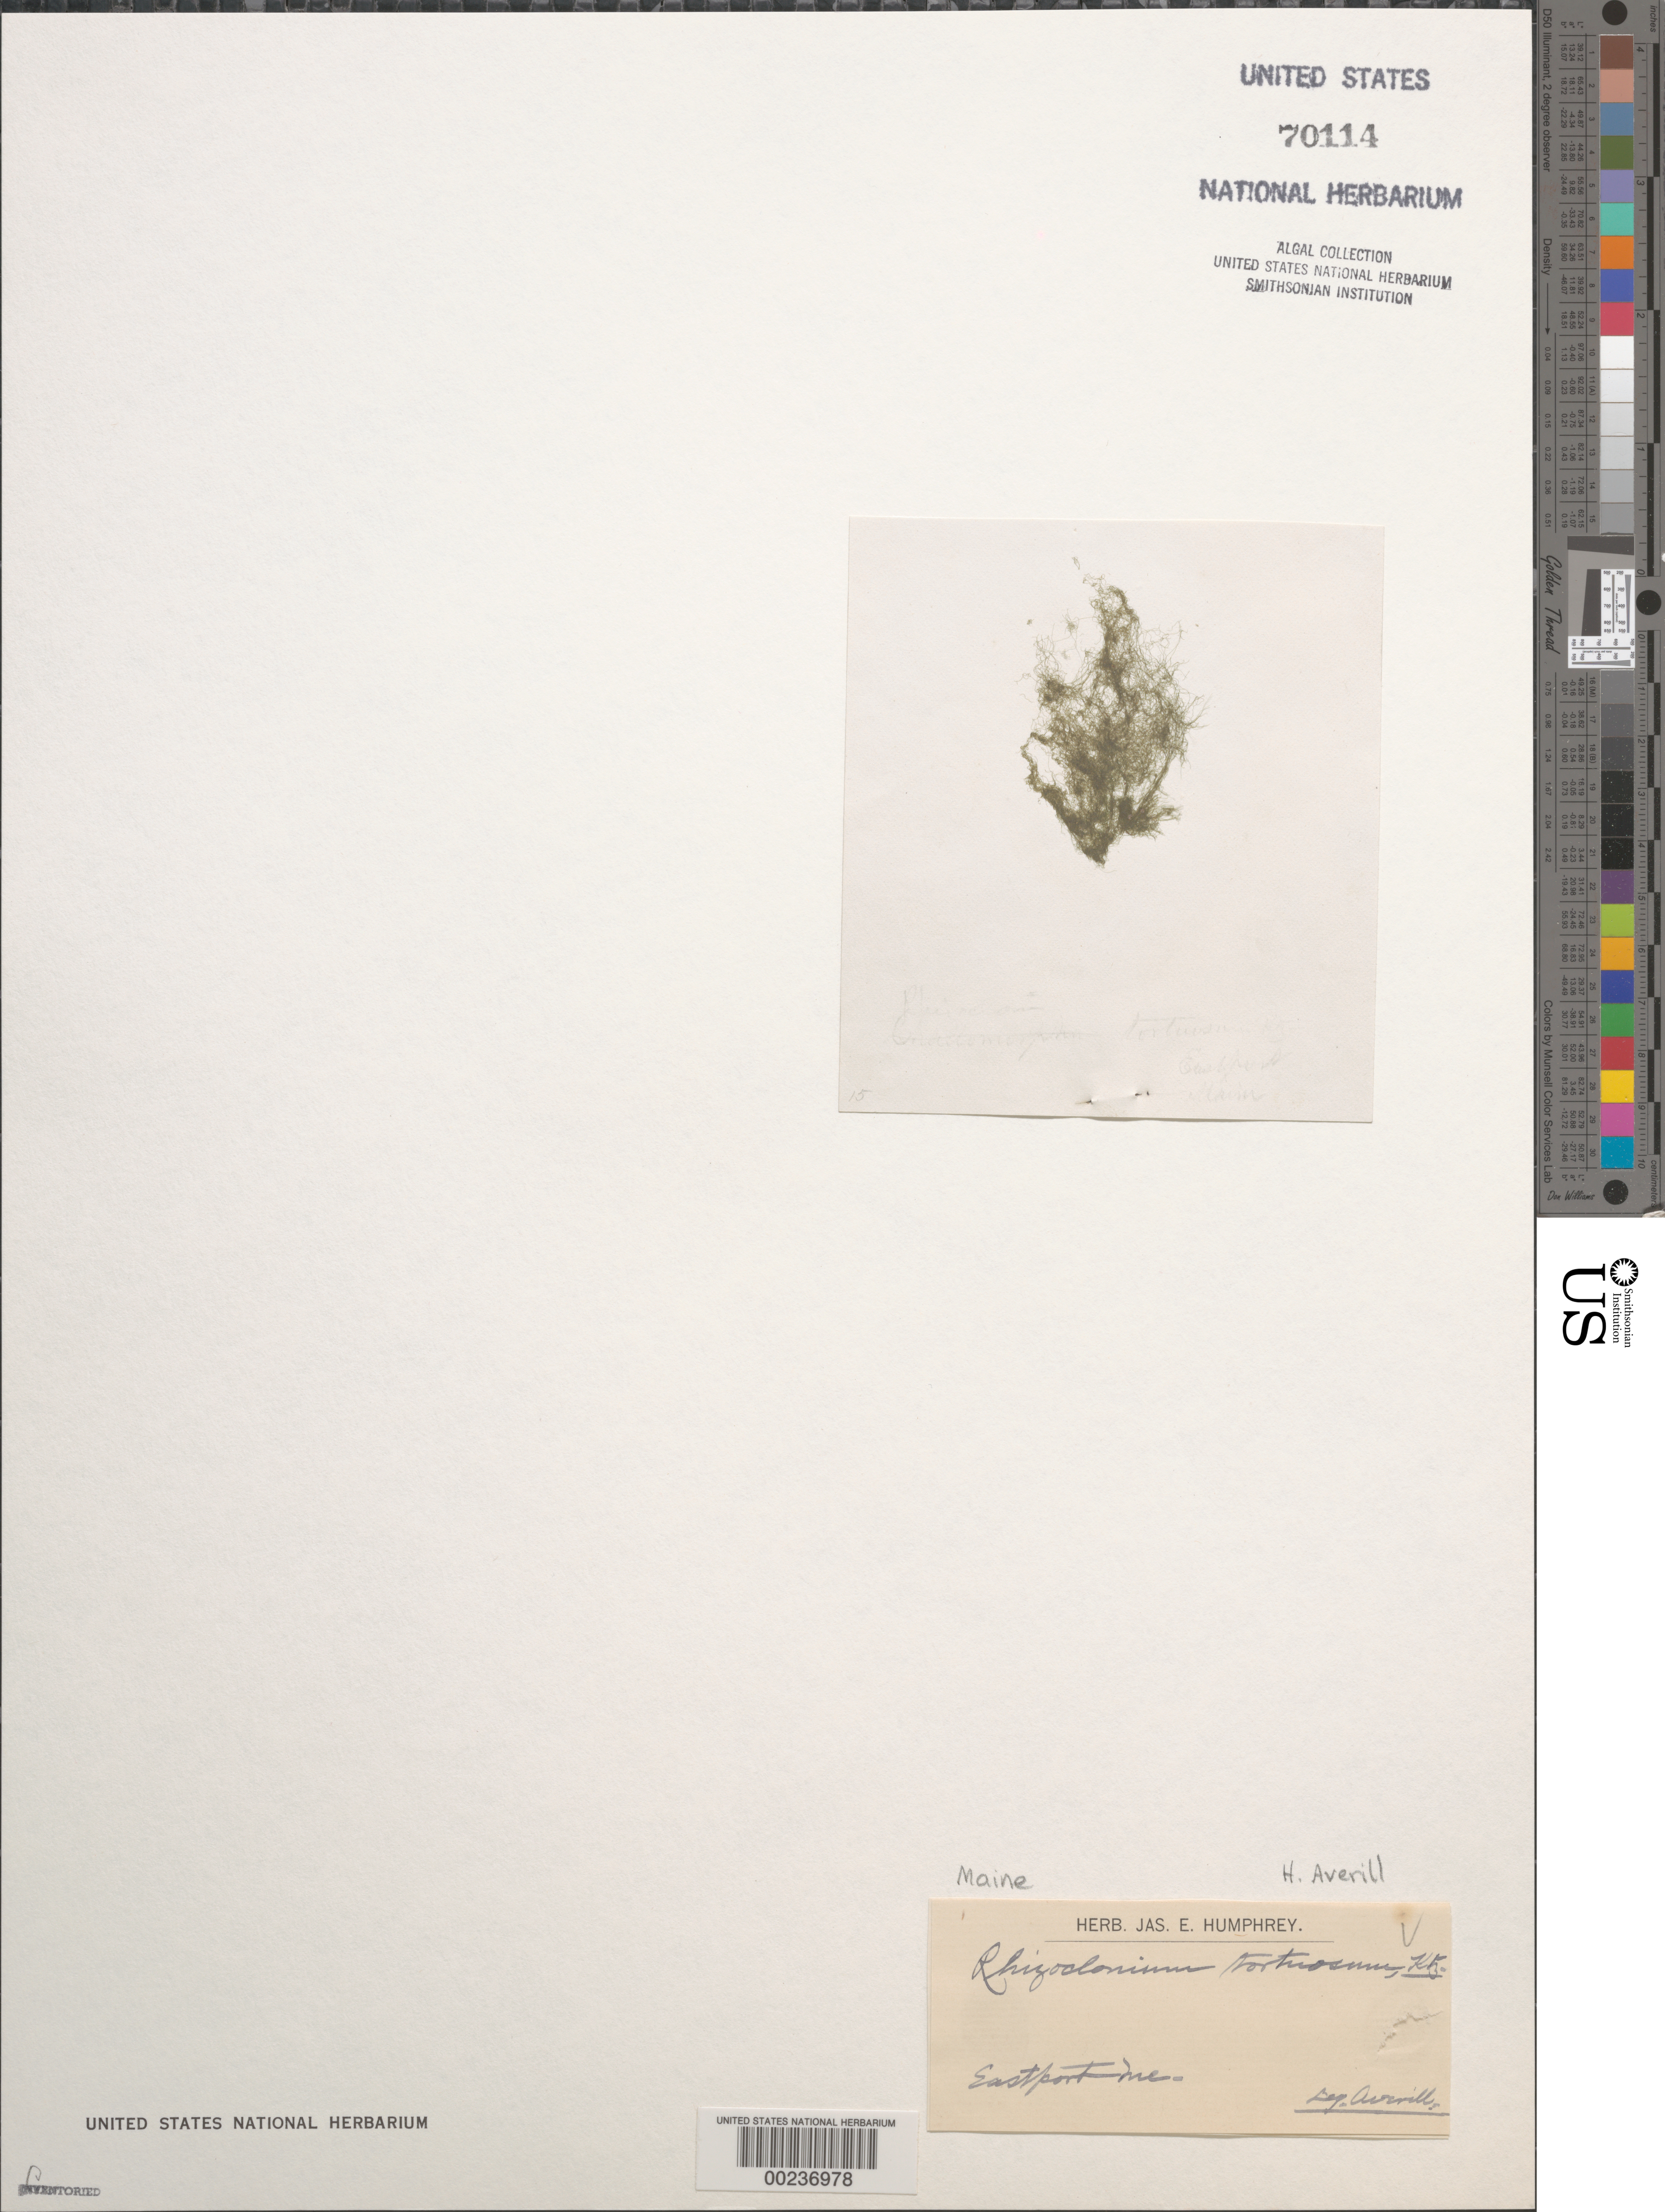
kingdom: Plantae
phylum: Chlorophyta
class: Ulvophyceae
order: Cladophorales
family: Cladophoraceae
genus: Chaetomorpha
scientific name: Chaetomorpha tortuosa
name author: (Dilwyn) Kütz.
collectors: H. Averill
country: United States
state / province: Maine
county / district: Washington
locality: Eastport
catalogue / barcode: US 70114